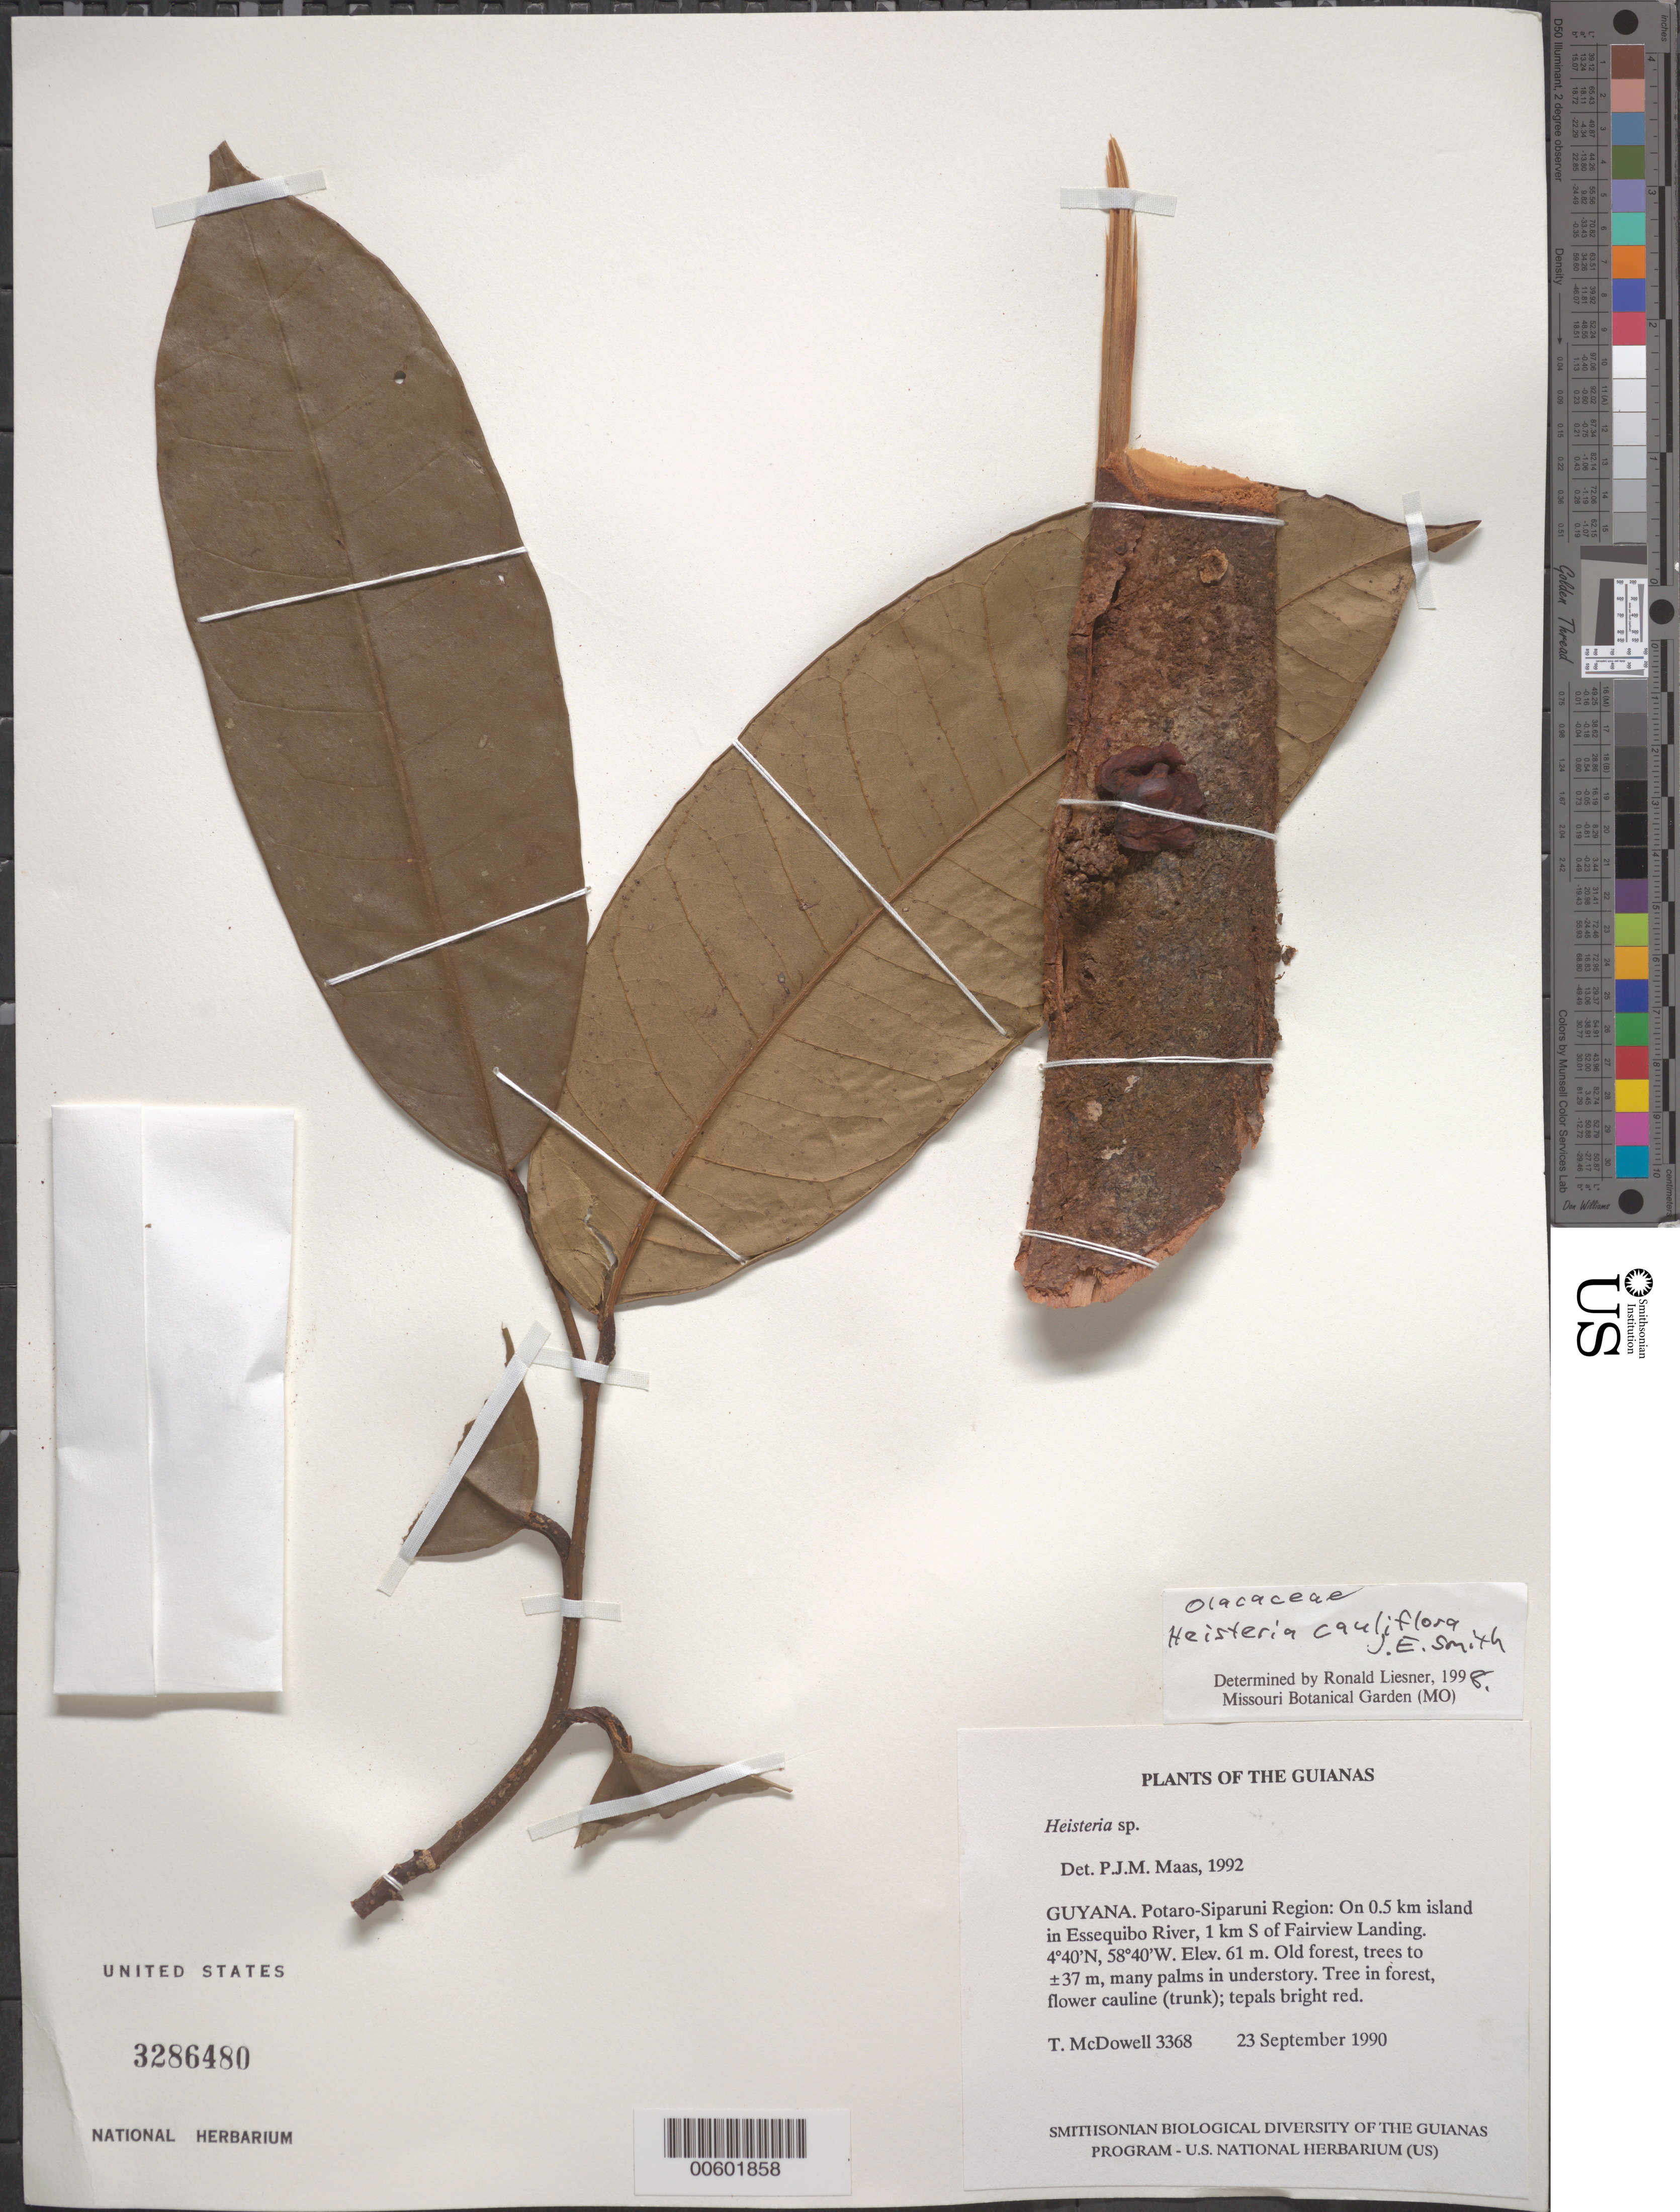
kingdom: Plantae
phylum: Tracheophyta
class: Magnoliopsida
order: Santalales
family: Erythropalaceae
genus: Heisteria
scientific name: Heisteria cauliflora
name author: Sm.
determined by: Liesner, R. L.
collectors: T. McDowell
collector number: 3368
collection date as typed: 23 September 1990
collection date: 1990-09-23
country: Guyana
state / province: U. Demerara-Berbice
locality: On 0.5 km long island in Essequibo River, ~1 km S of Fairview Landing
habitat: Old forest, trees to ±37 m, many palms in understory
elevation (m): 61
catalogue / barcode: US 3286480